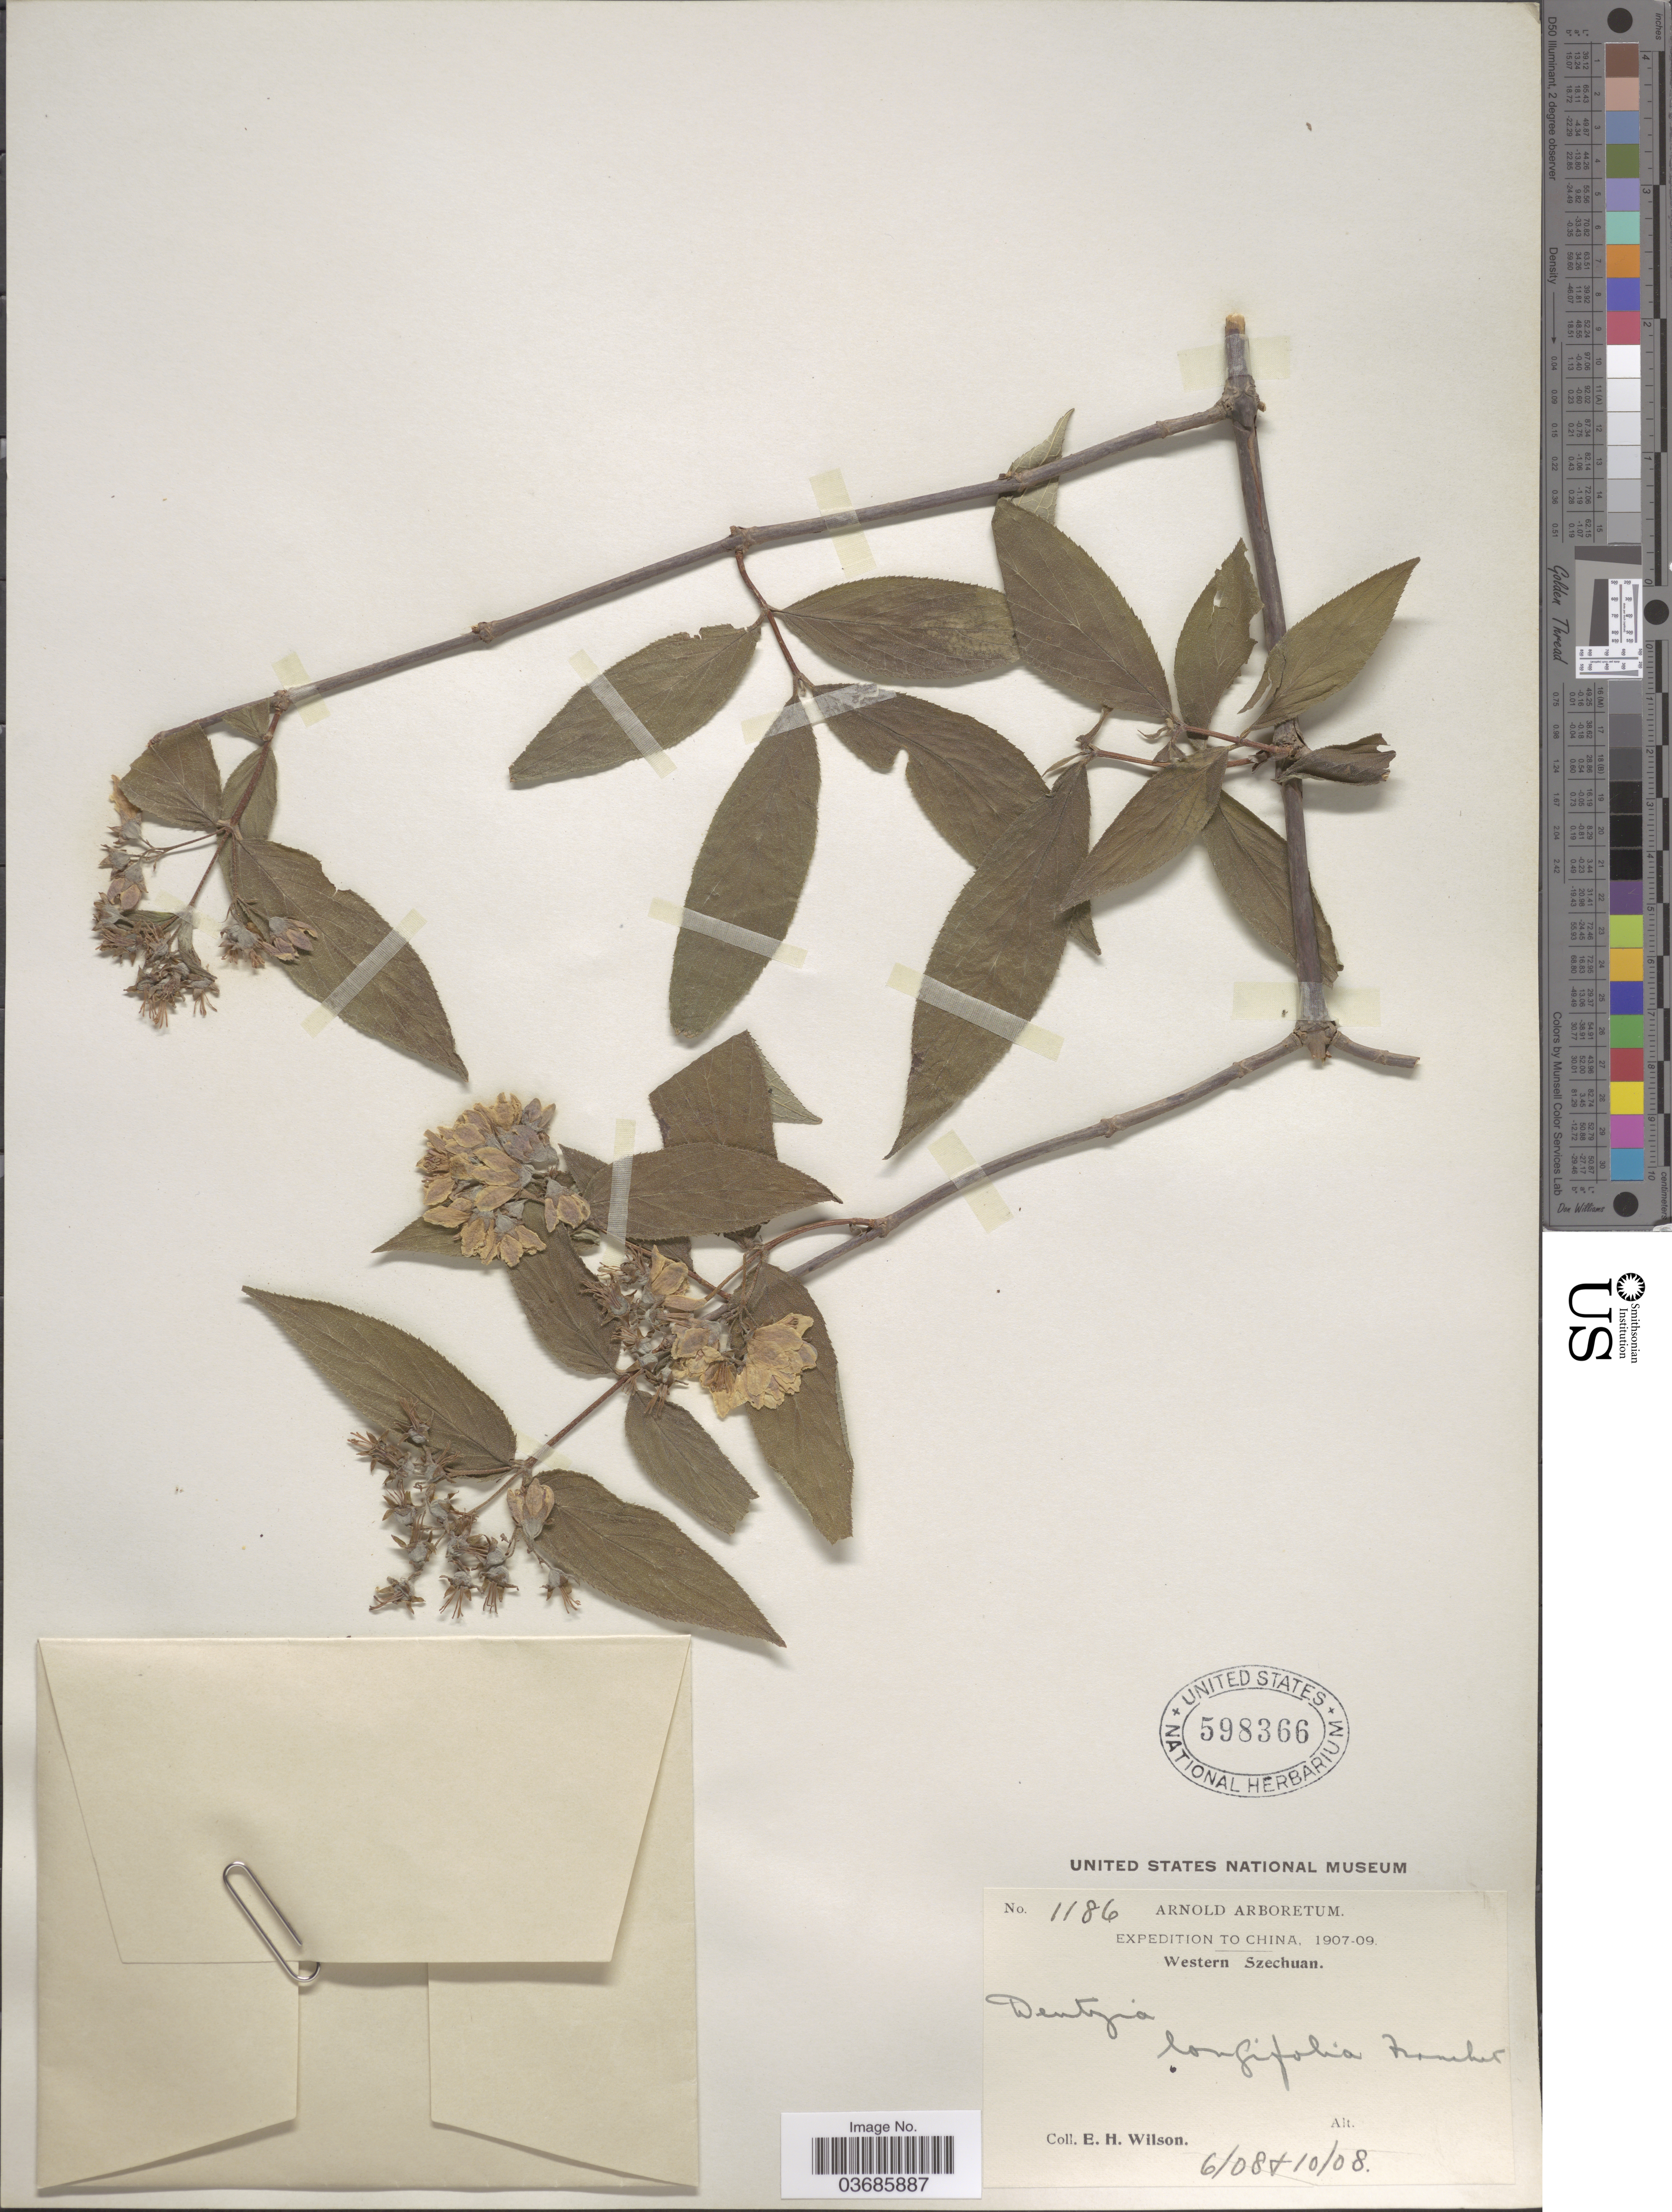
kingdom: Plantae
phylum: Tracheophyta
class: Magnoliopsida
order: Cornales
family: Hydrangeaceae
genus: Deutzia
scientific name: Deutzia longifolia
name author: Franch.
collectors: E. Wilson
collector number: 1186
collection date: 1908-06/1908-10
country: China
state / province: Sichuan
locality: Expedition to China, 1907-09. Western Szechuan.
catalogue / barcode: US 598366